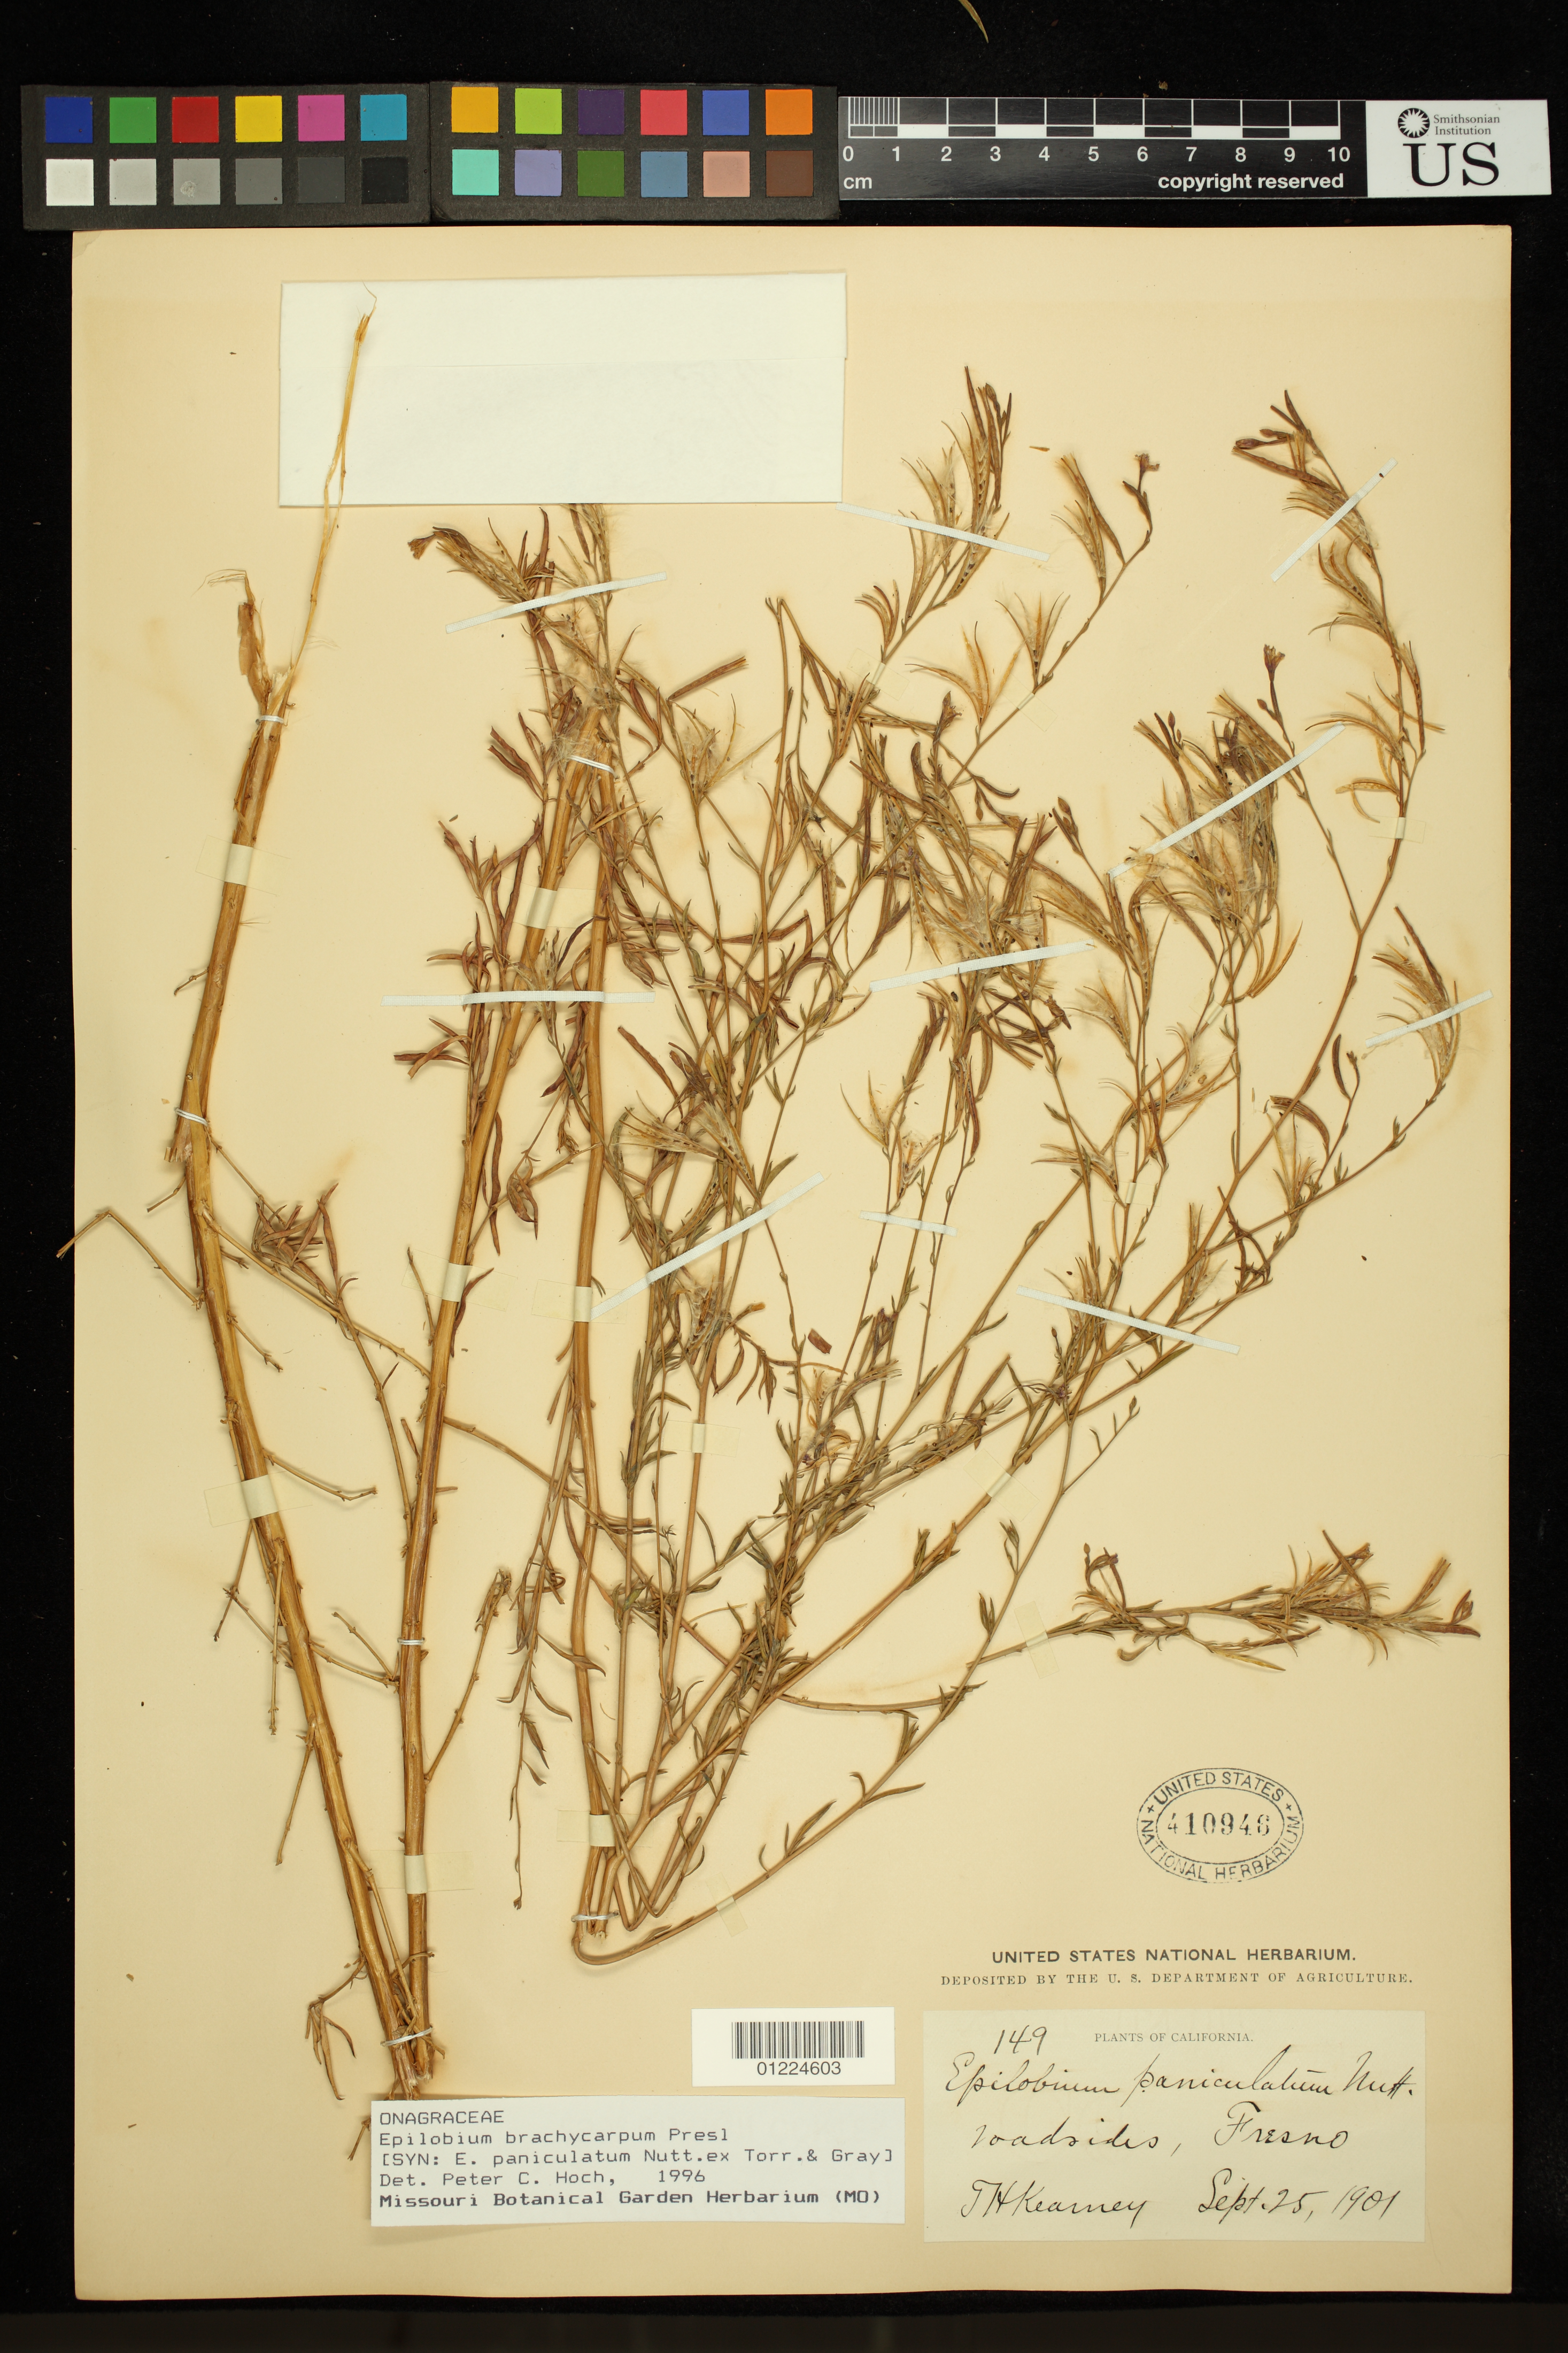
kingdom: Plantae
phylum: Tracheophyta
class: Magnoliopsida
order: Myrtales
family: Onagraceae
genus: Epilobium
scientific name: Epilobium brachycarpum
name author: C. Presl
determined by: Hoch, P. C.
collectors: T. H. Kearney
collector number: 149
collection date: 1901-09-25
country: United States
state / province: California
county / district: Fresno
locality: Fresno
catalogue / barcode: US 410946